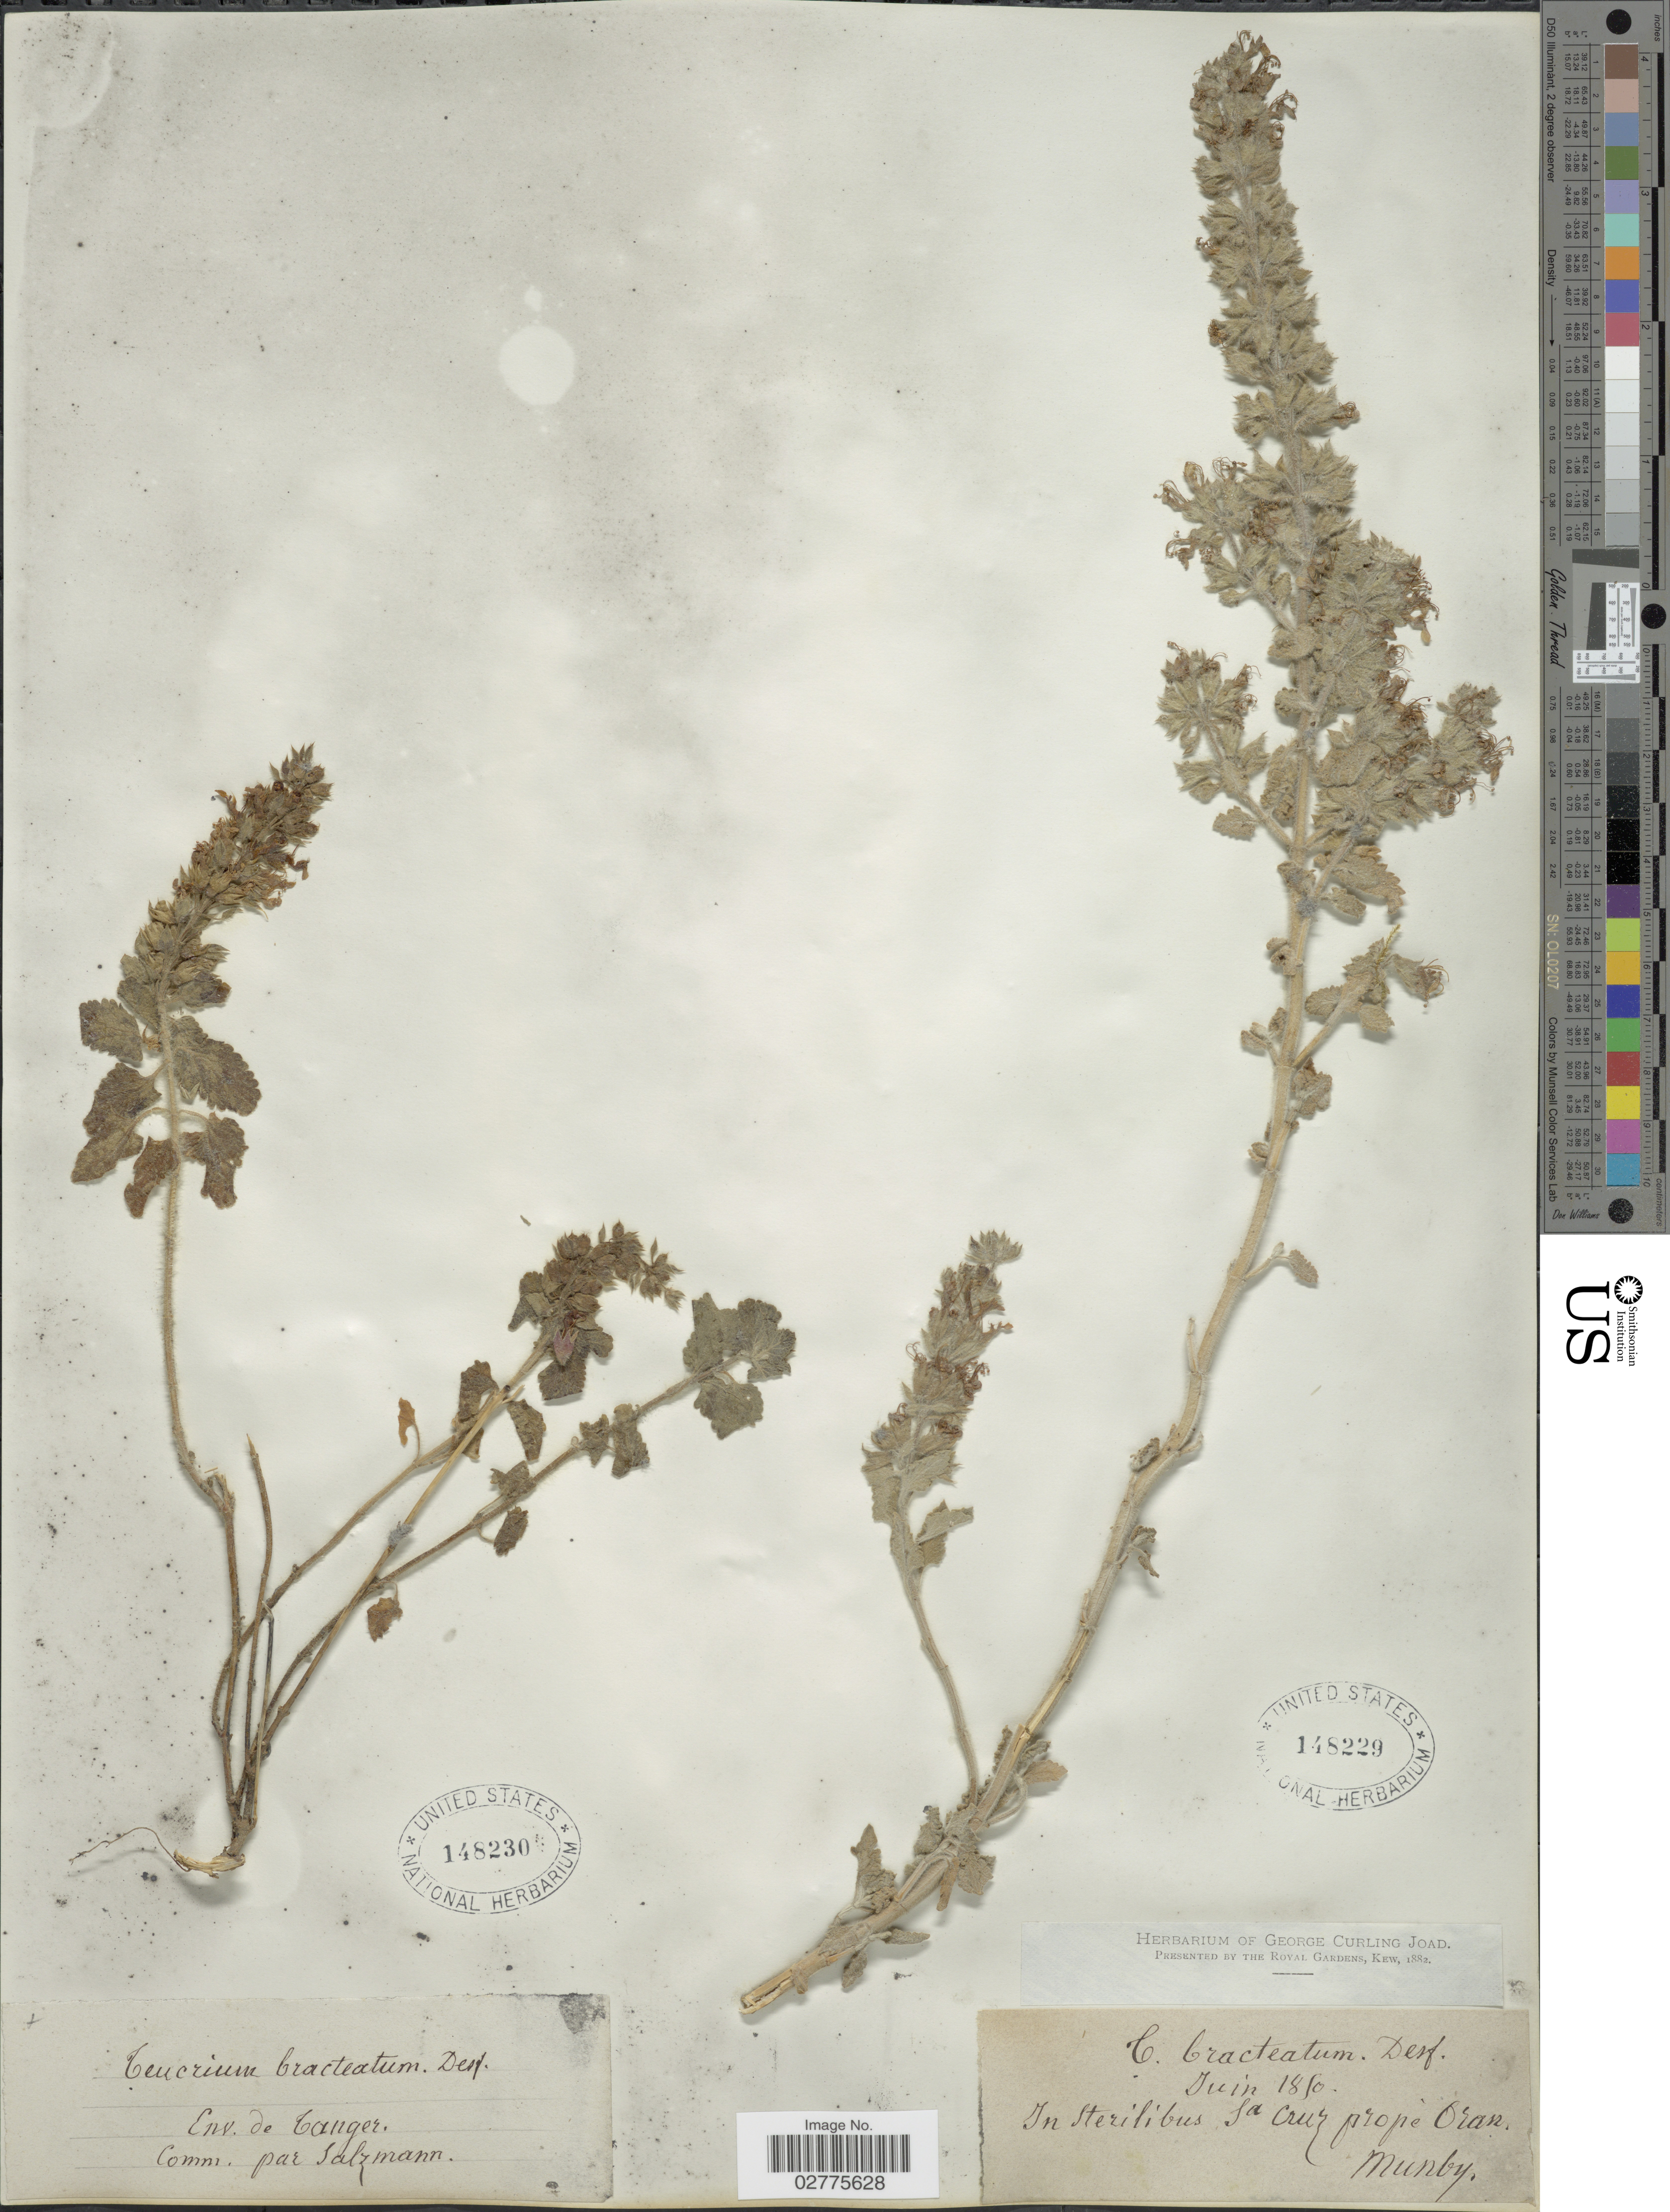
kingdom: Plantae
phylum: Tracheophyta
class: Magnoliopsida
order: Lamiales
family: Lamiaceae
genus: Teucrium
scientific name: Teucrium bracteatum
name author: Desf.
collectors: Munby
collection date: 1850-06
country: Algeria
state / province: Oran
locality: In sterilibus Sa Cruz prope Oran.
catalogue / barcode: US 148229-2